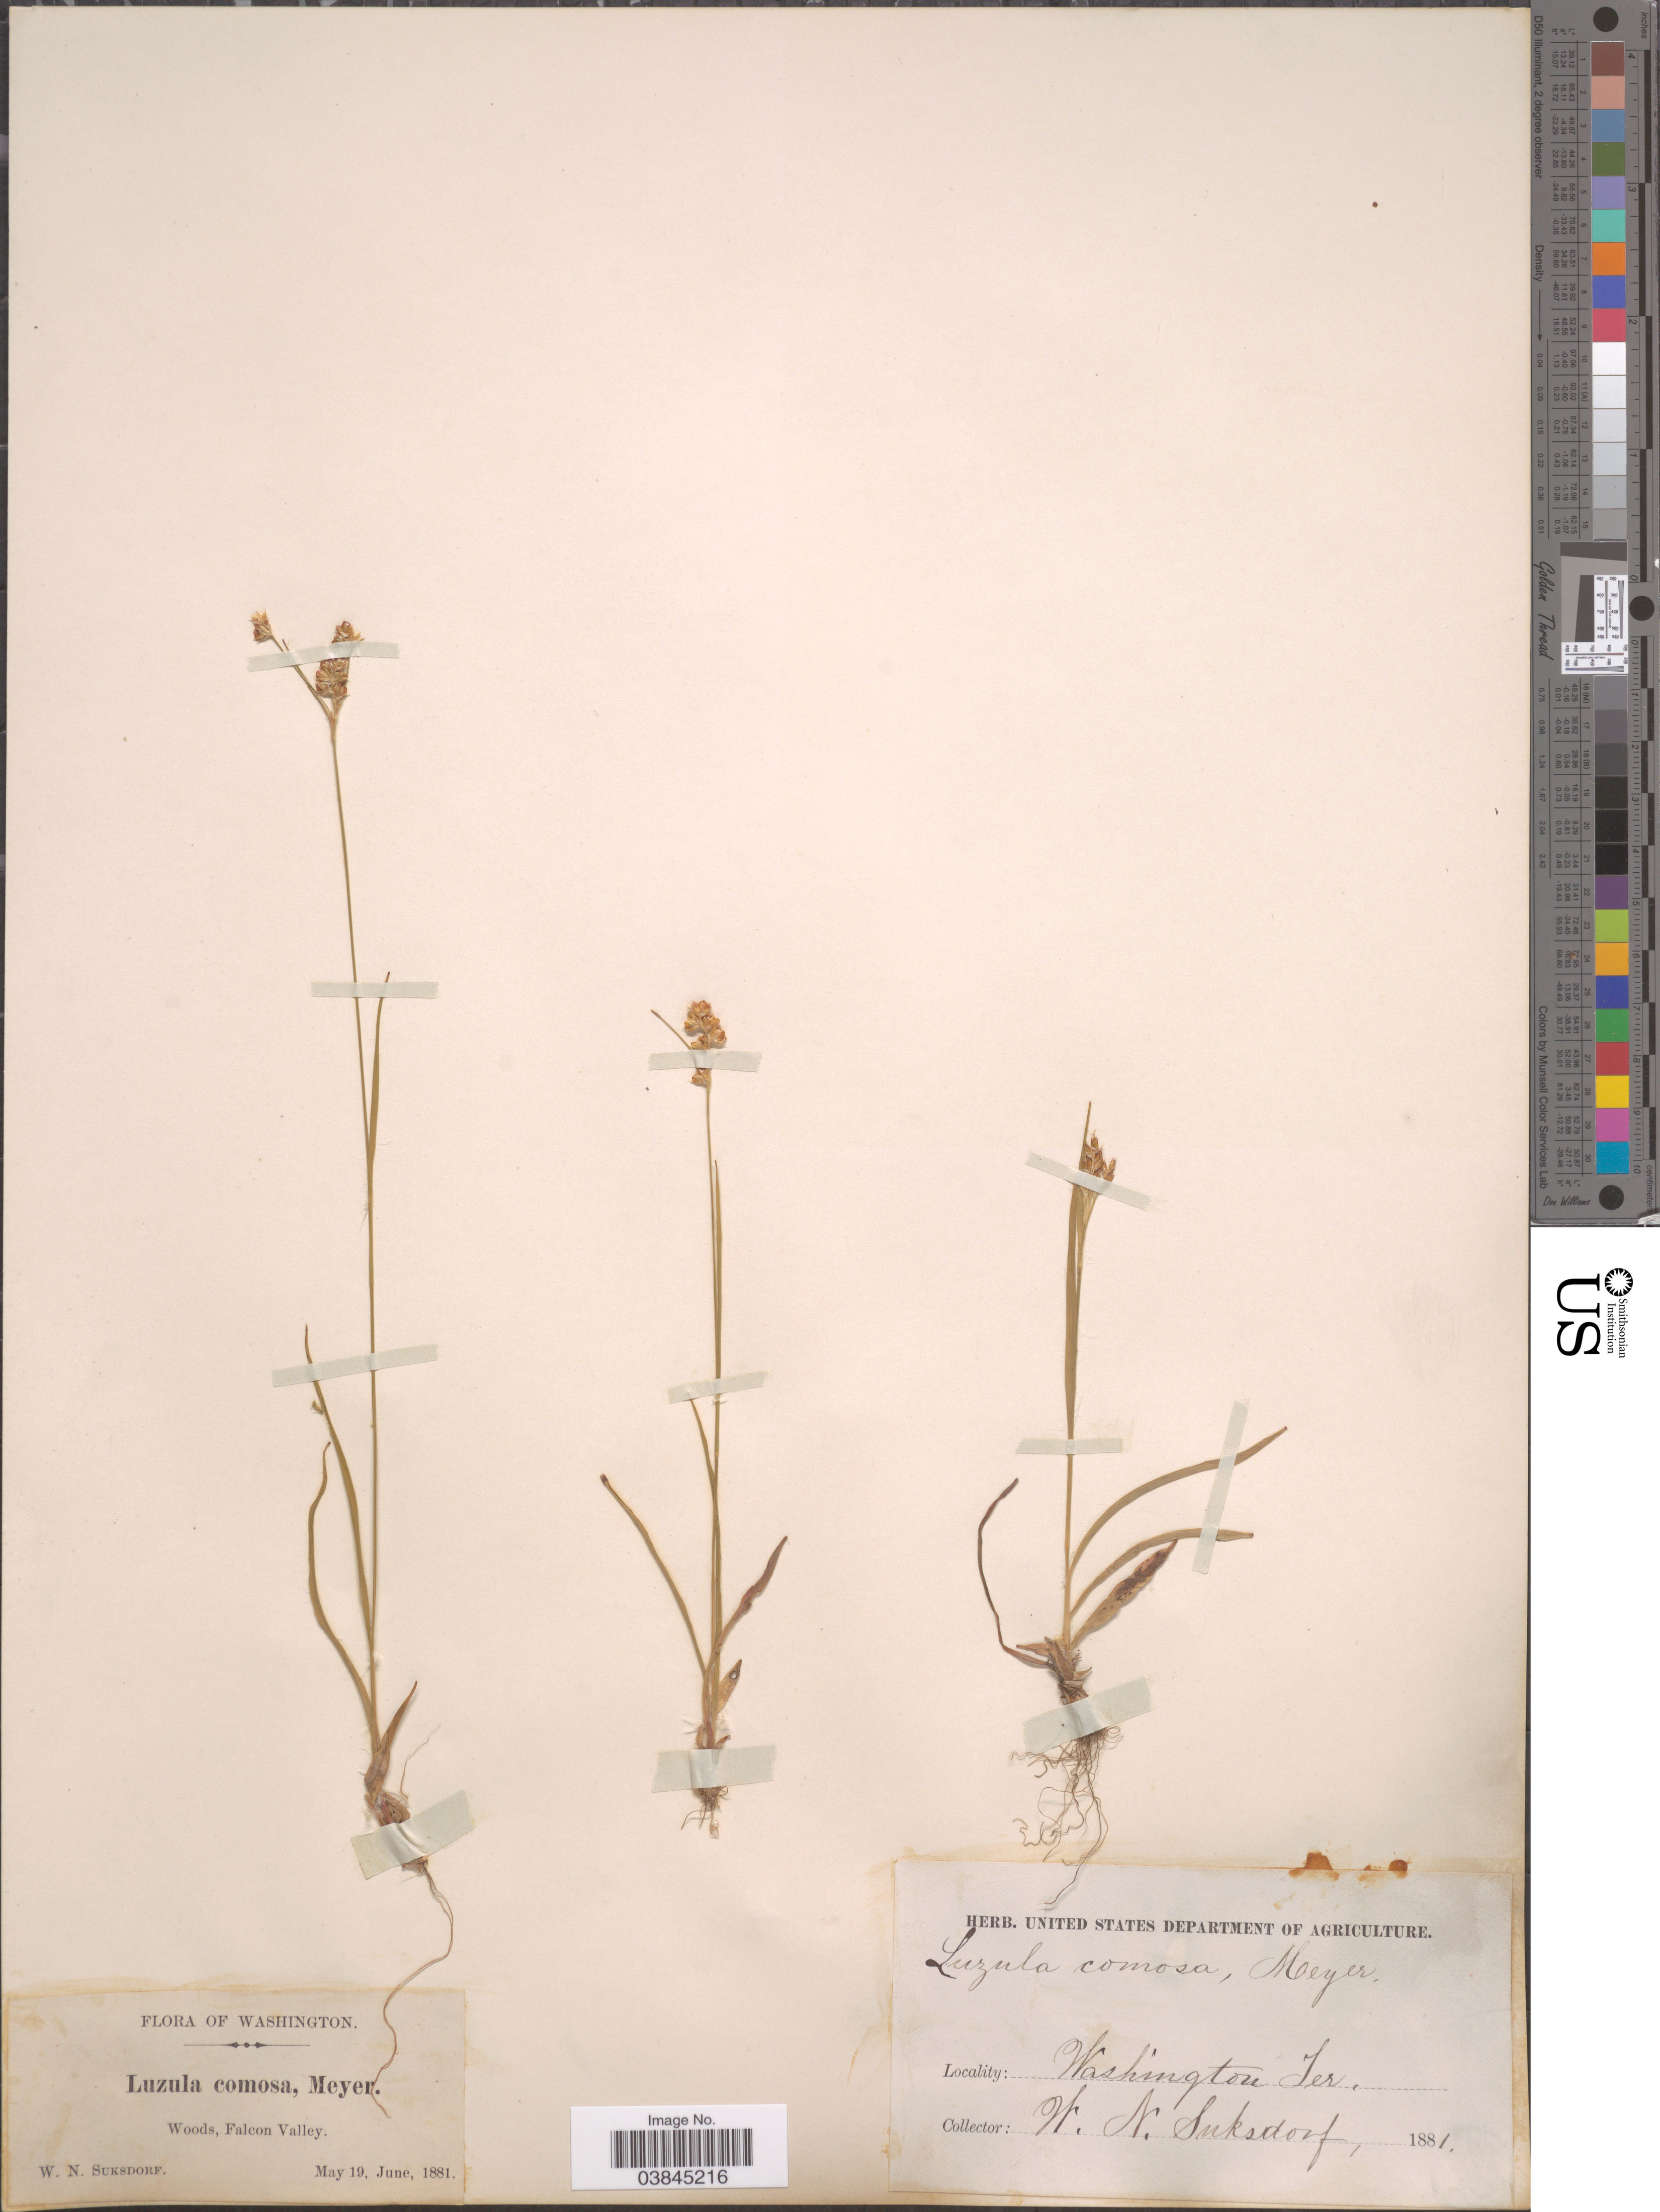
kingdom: Plantae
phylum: Tracheophyta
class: Liliopsida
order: Poales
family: Juncaceae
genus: Luzula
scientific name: Luzula campestris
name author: (L.) DC.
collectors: W. N. Suksdorf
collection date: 1881-05-19/1881-06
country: United States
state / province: Washington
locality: Falcon Valley.